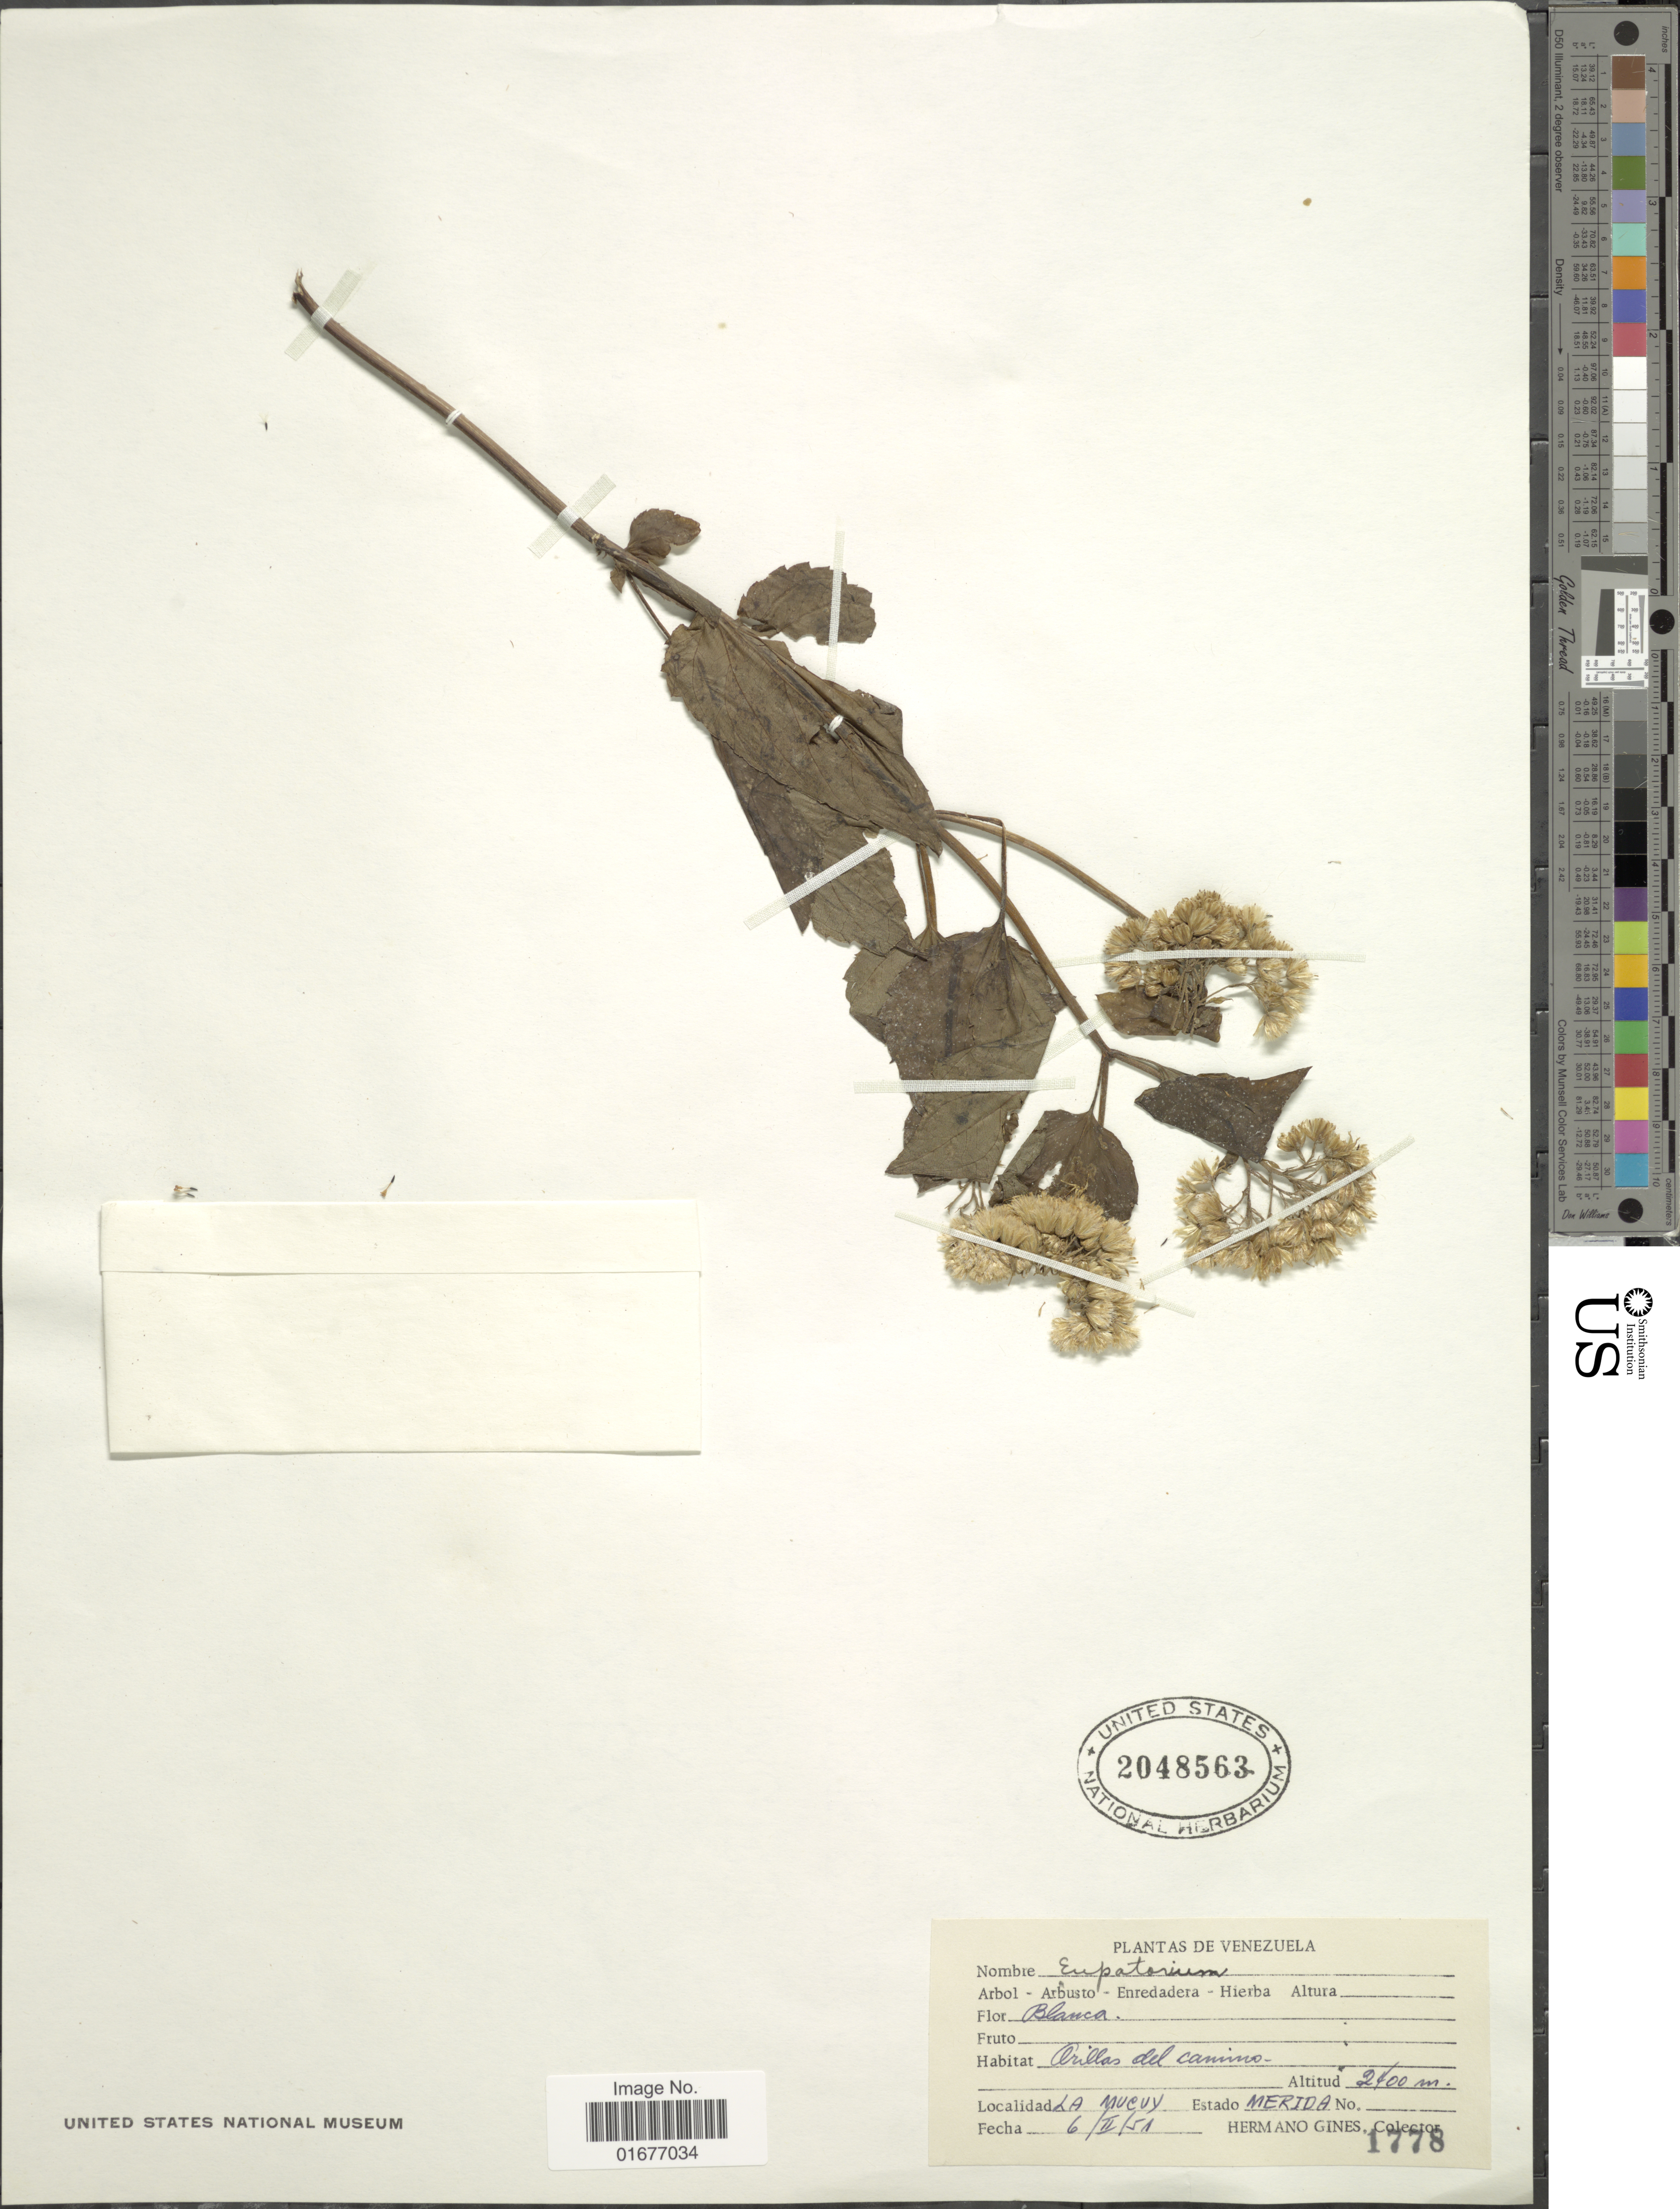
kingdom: Plantae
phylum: Tracheophyta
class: Magnoliopsida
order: Asterales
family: Asteraceae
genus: Ageratina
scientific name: Ageratina ibaguensis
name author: (Sch. Bip. ex Hieron.) R.M. King & H. Rob.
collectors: Bro. Gines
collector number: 1778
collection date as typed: Transcribed d/m/y: 6/2/51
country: Venezuela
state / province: Mérida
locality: La Muevy, Estado Merida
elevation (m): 2400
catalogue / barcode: US 2048563